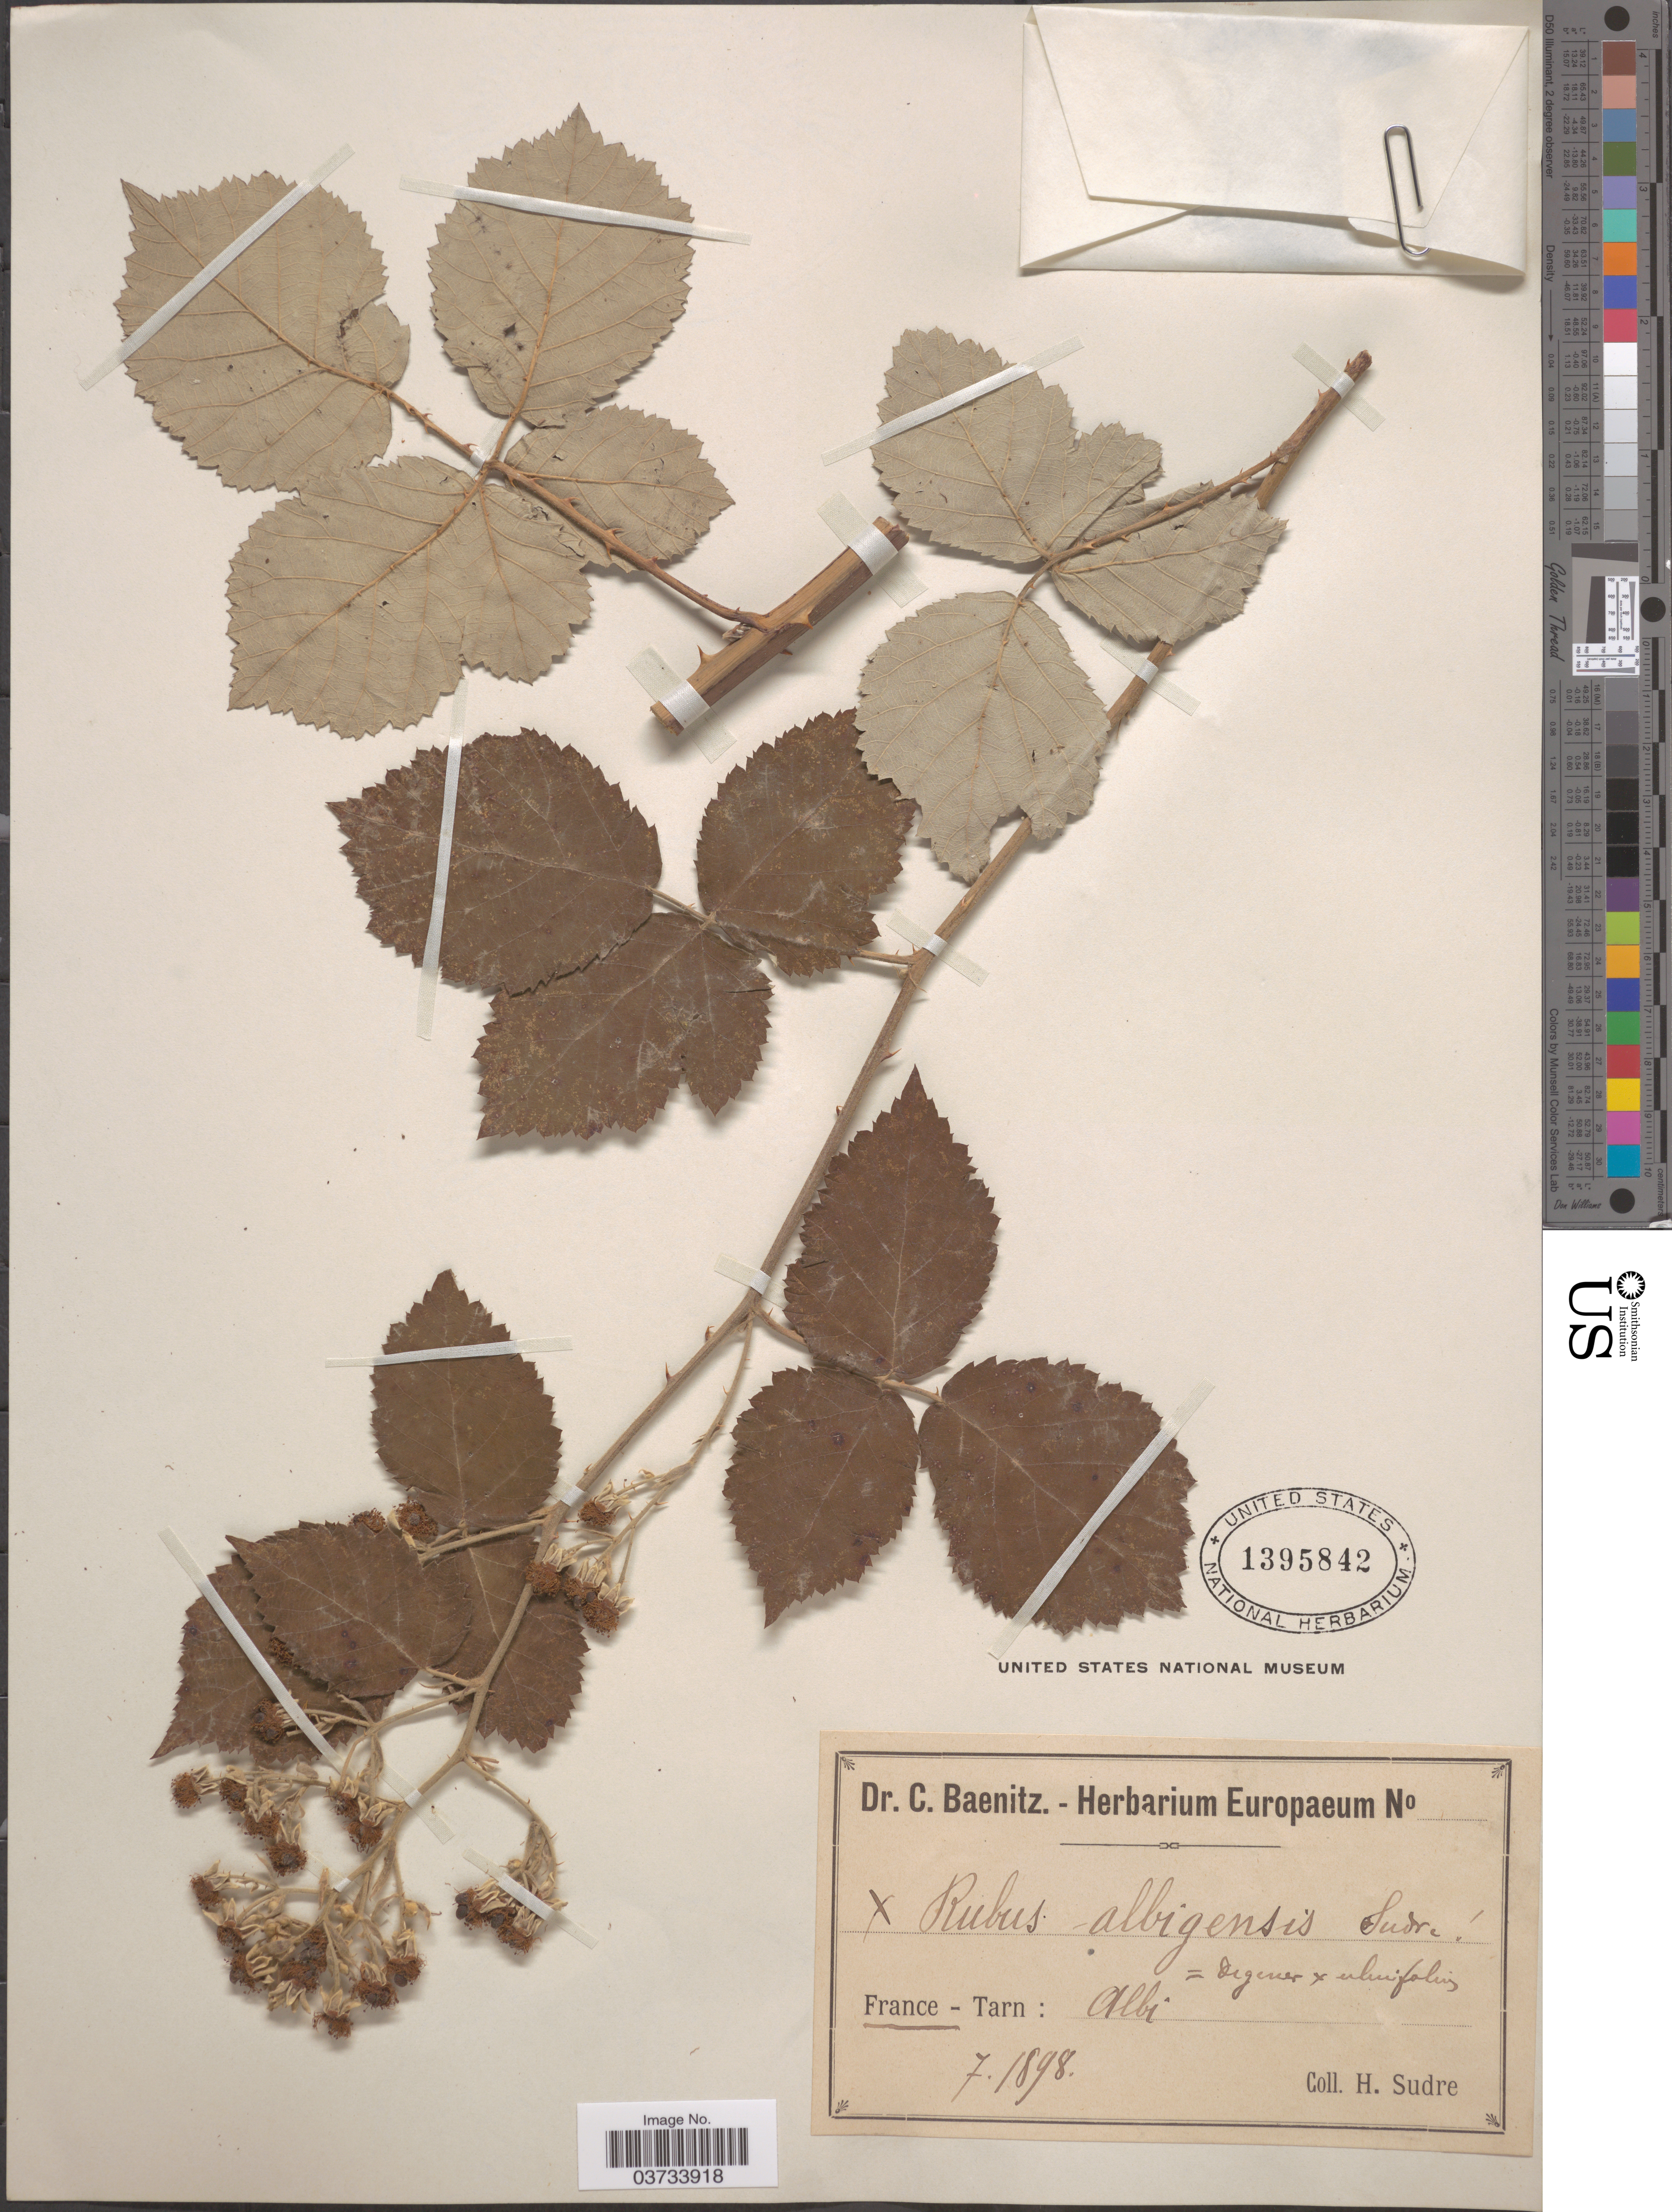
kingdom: Plantae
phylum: Tracheophyta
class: Magnoliopsida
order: Rosales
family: Rosaceae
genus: Rubus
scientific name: Rubus albigensis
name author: Sudre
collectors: H. Sudre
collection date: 1898-07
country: France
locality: Tarn: Albi.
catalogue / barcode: US 1395842